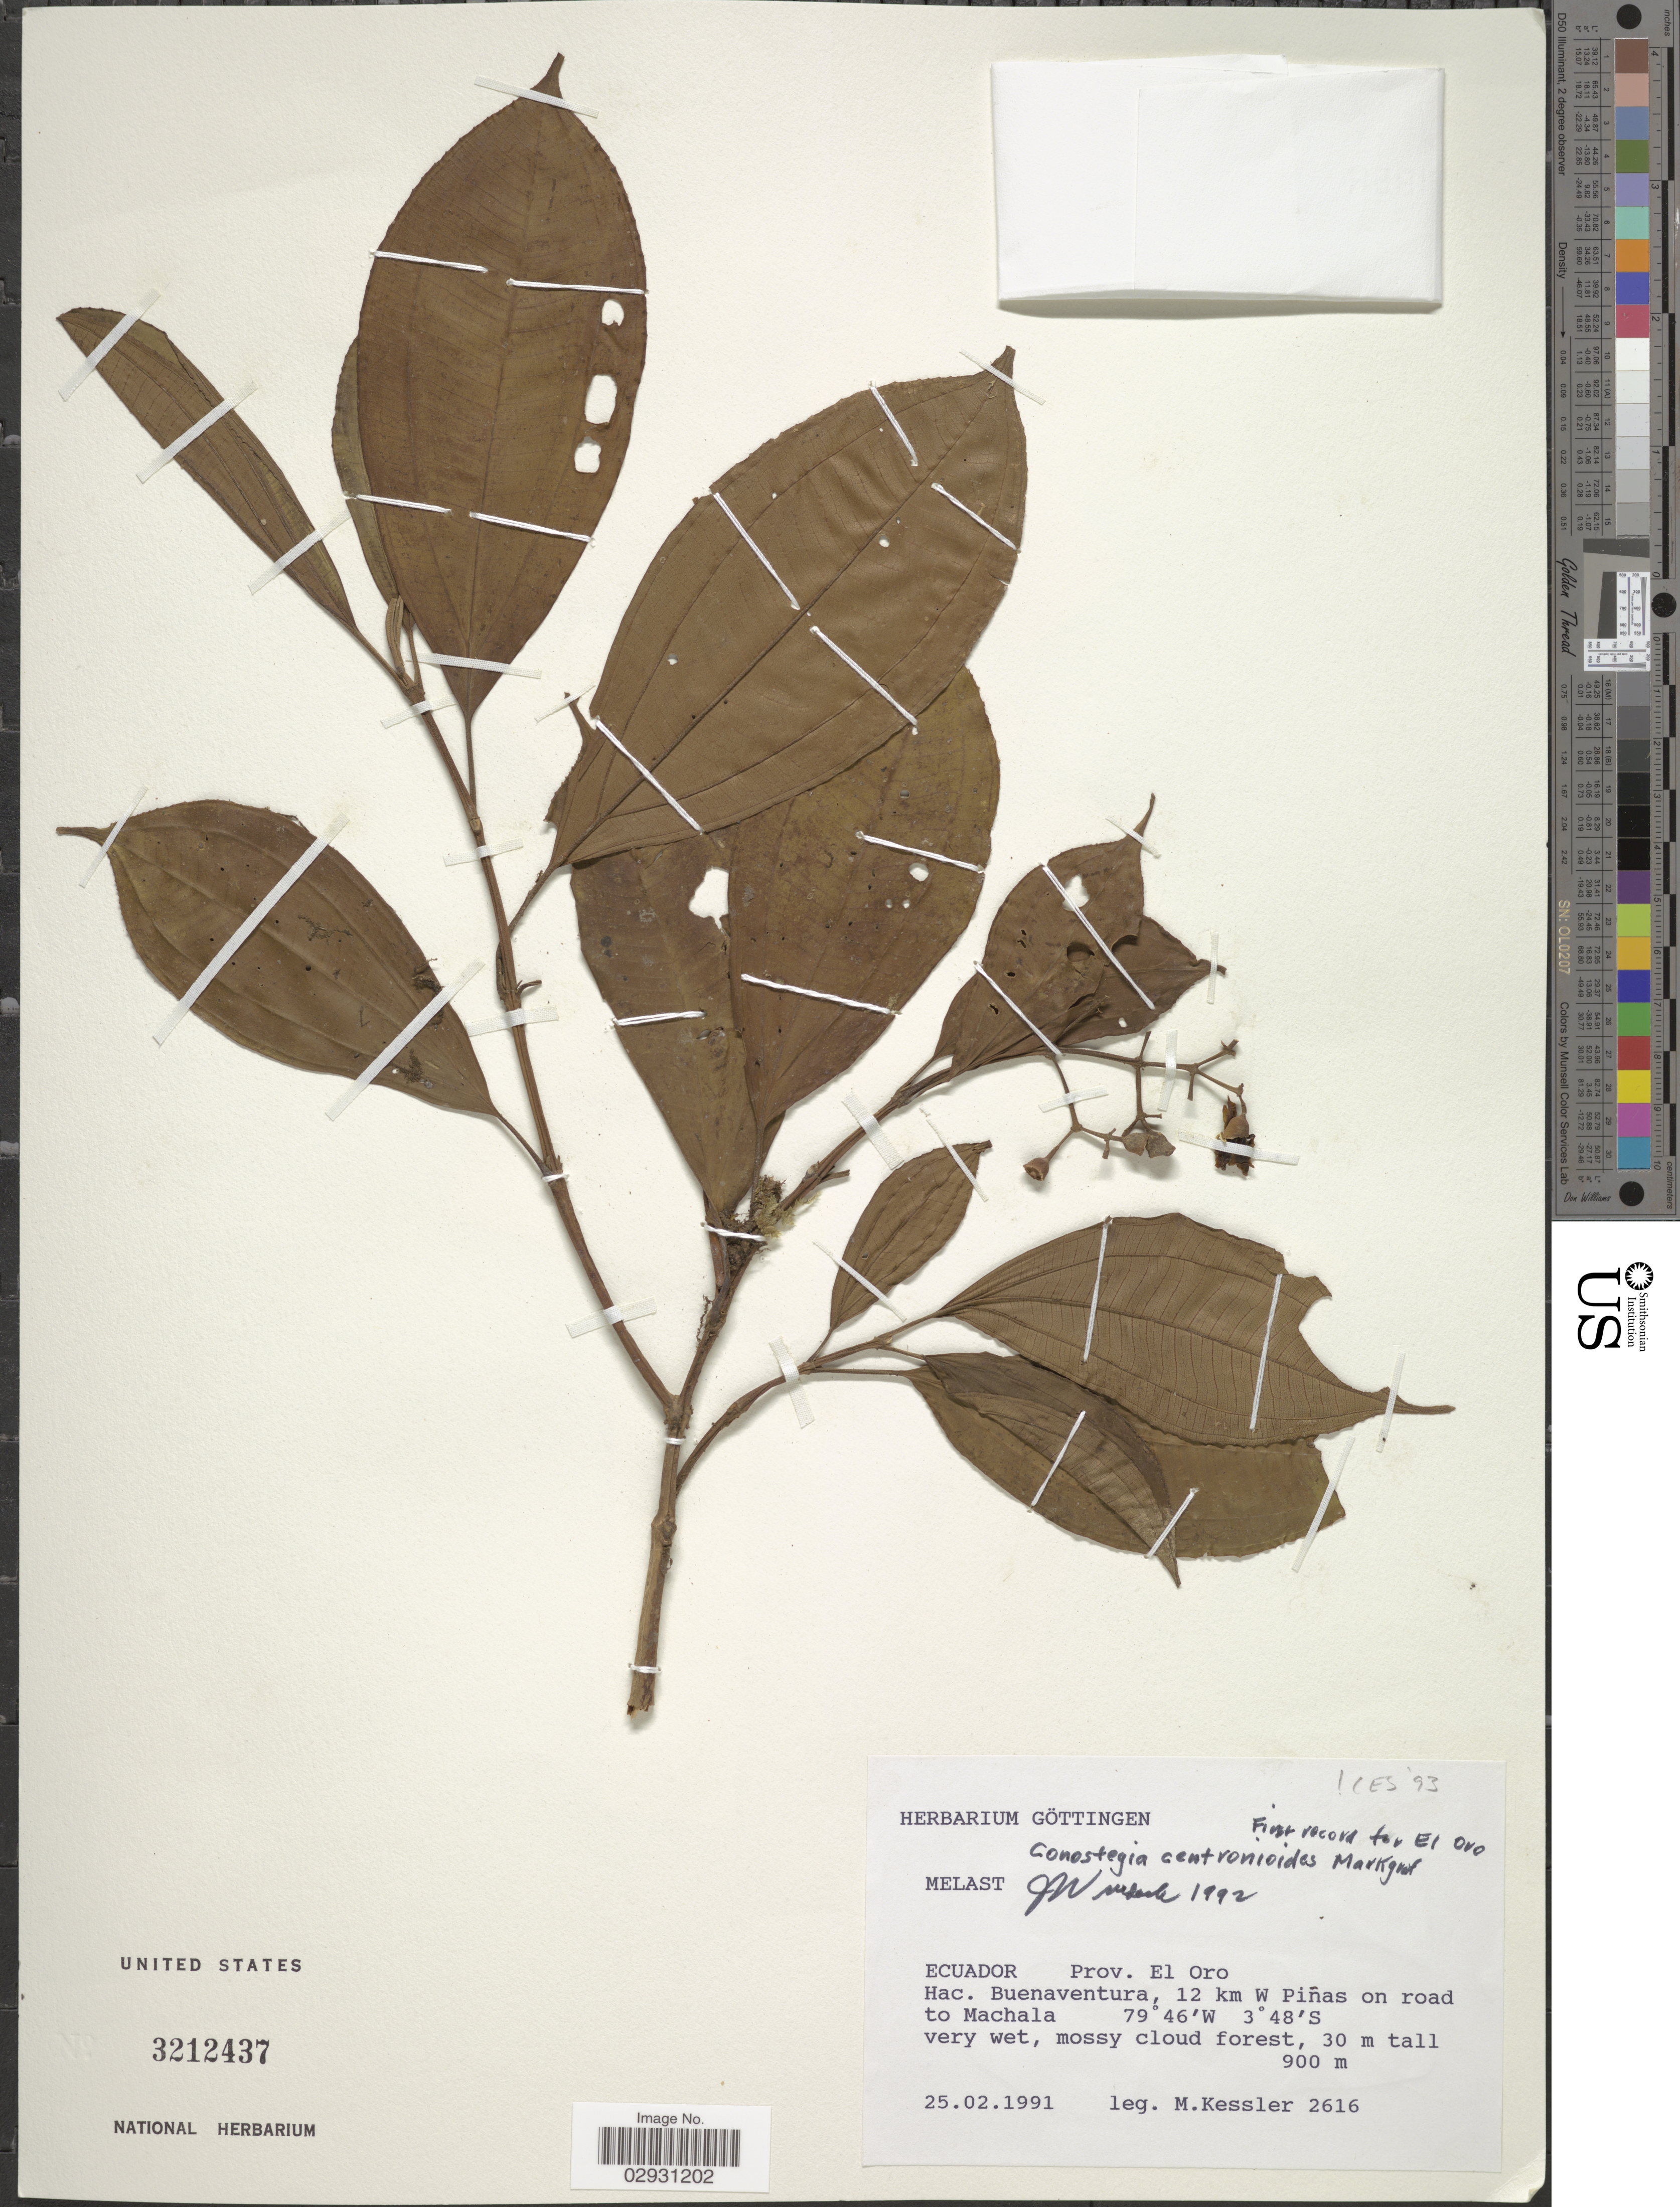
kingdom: Plantae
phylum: Tracheophyta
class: Magnoliopsida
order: Myrtales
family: Melastomataceae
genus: Conostegia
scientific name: Conostegia centronioides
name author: Markgr.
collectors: M. Kessler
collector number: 2616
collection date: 1991-02-25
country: Ecuador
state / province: El Oro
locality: Hac. Buenaventura, 12 km W Piñas on road to Machala.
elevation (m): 900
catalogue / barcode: US 3212437